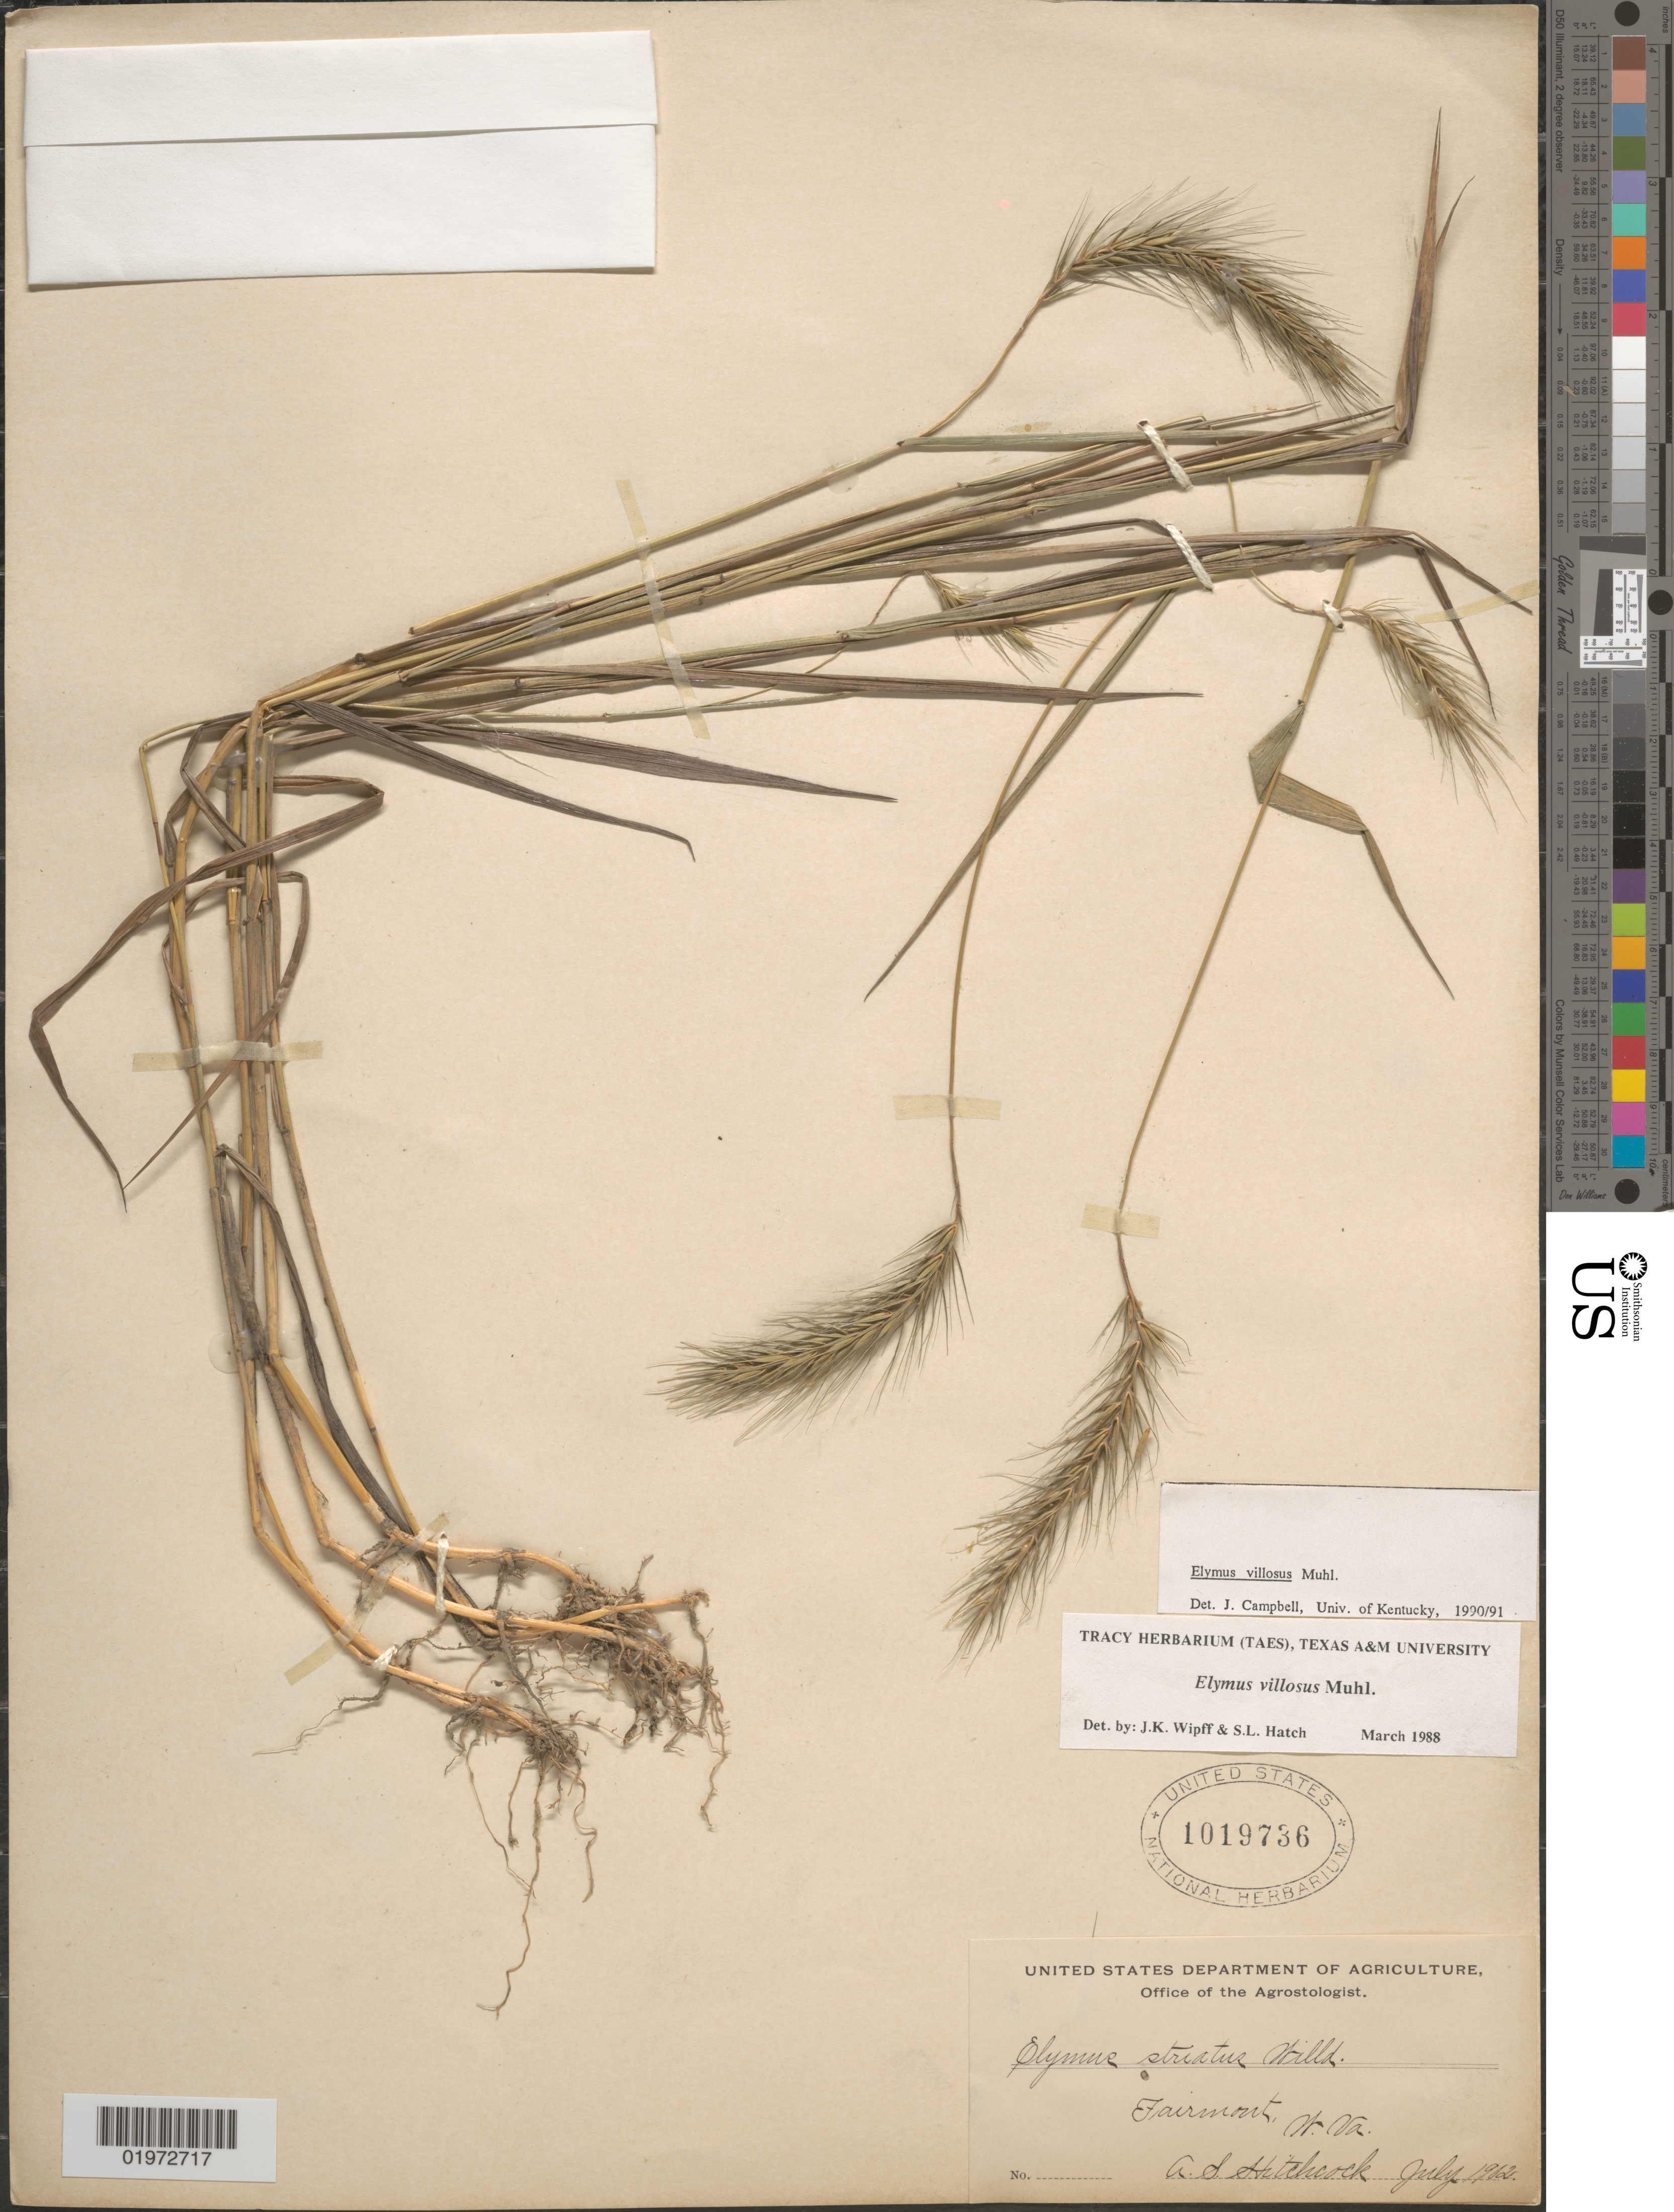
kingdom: Plantae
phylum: Tracheophyta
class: Liliopsida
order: Poales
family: Poaceae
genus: Elymus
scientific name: Elymus villosus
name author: Muhl. ex Willd.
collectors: A. S. Hitchcock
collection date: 1902-07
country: United States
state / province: West Virginia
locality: Fairmont.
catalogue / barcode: US 1019736